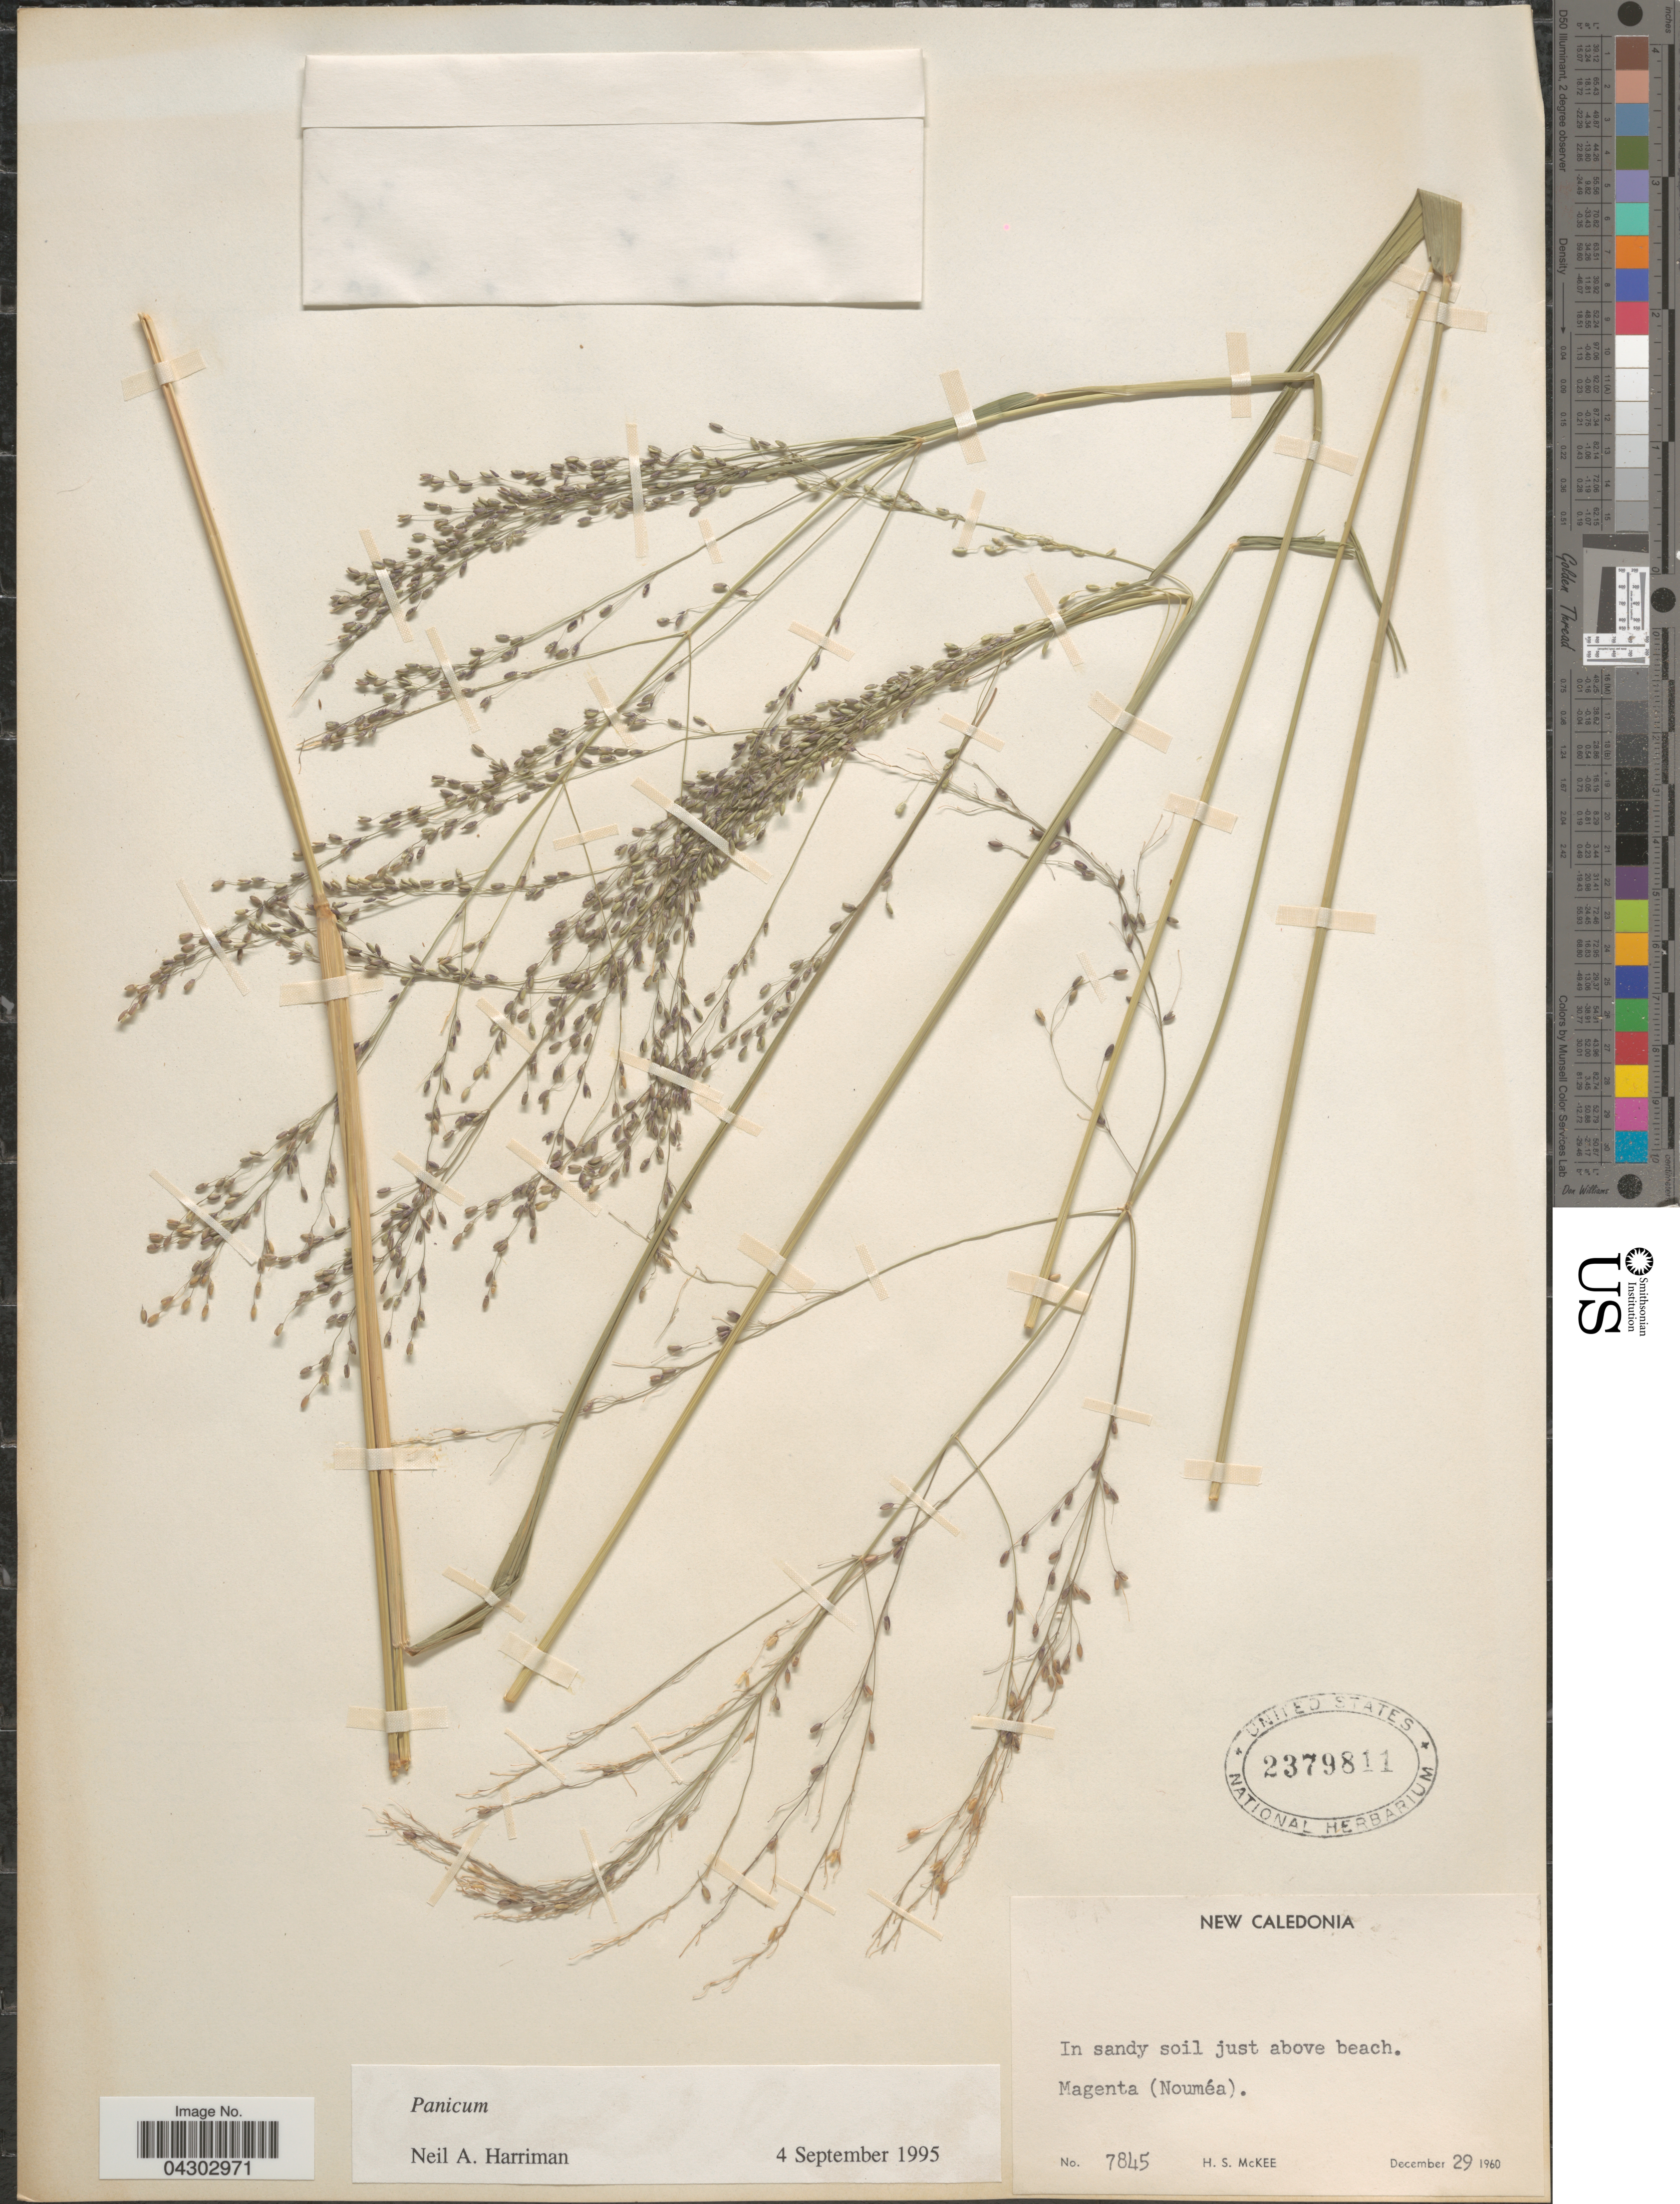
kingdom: Plantae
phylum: Tracheophyta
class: Liliopsida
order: Poales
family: Poaceae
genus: Panicum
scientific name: Panicum sp.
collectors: H. S. McKee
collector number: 7845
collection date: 1960-12-29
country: New Caledonia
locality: Magenta (Nouméa).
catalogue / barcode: US 2379811